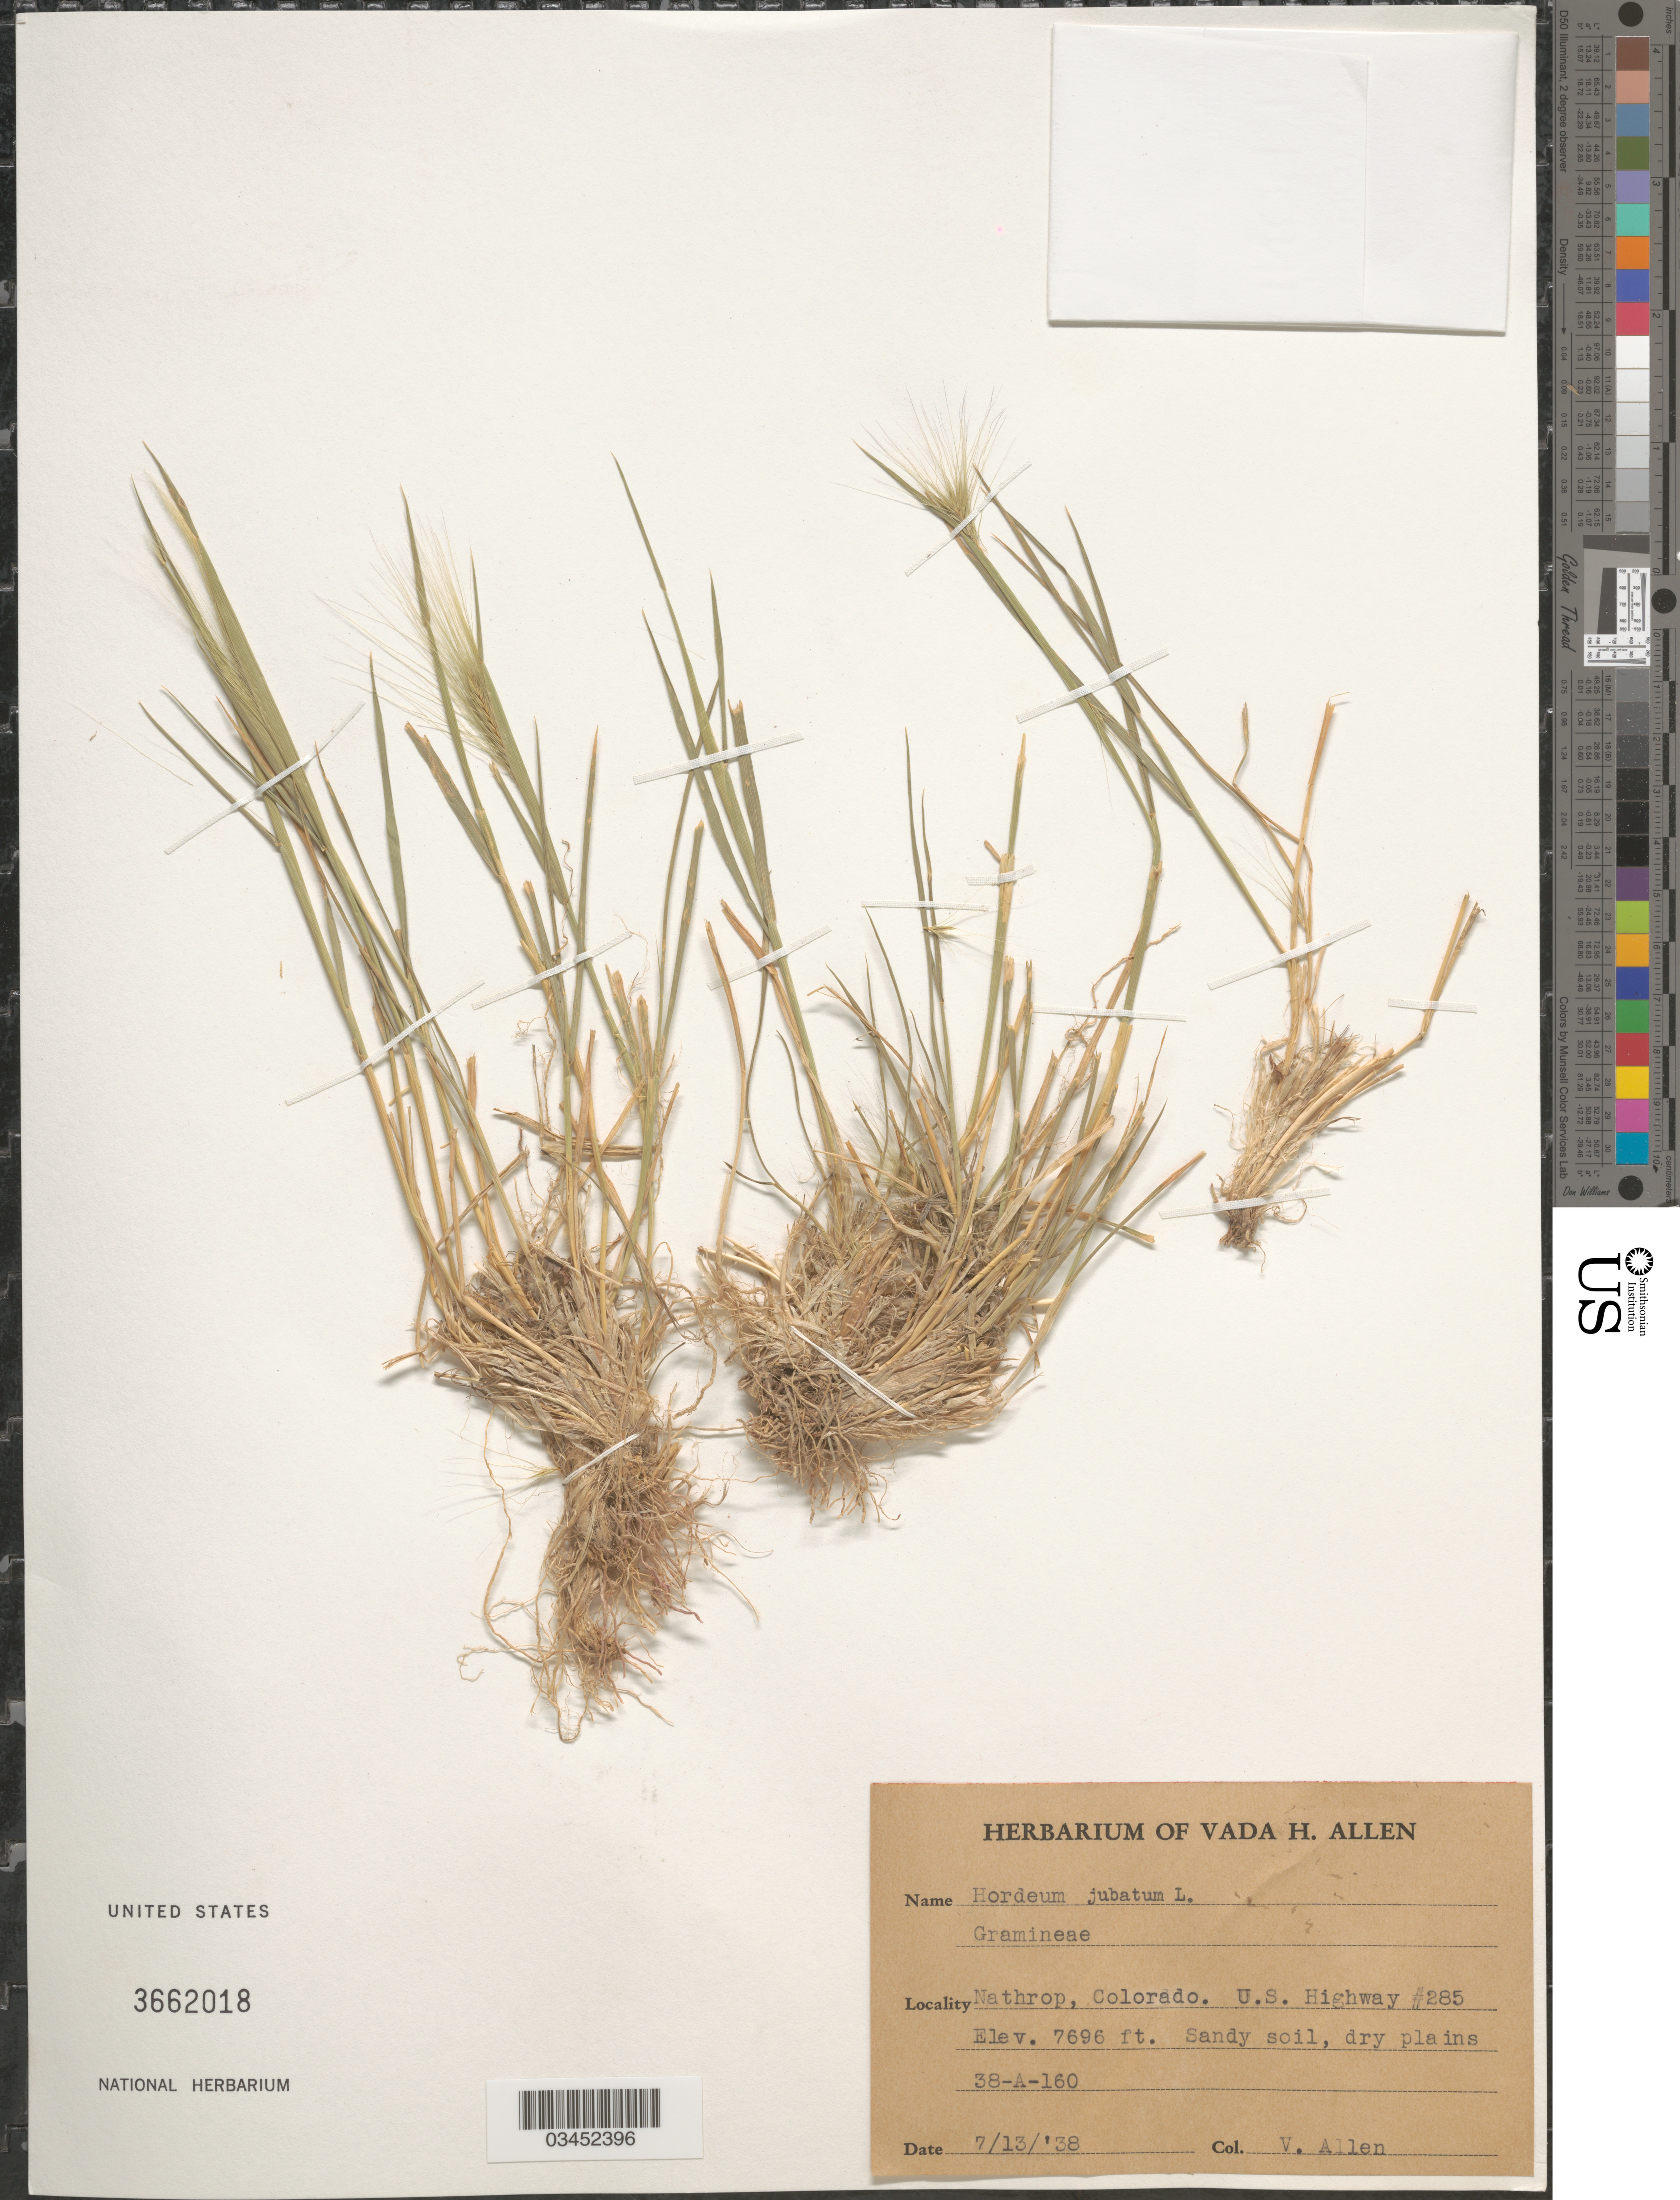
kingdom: Plantae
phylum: Tracheophyta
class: Liliopsida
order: Poales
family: Poaceae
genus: Hordeum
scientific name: Hordeum jubatum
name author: L.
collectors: V. Allen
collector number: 38-A-160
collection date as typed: Transcribed d/m/y: 13/7/38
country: United States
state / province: Colorado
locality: Nathrop, U.S. Highway #285.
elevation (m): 2346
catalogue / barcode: US 3662018